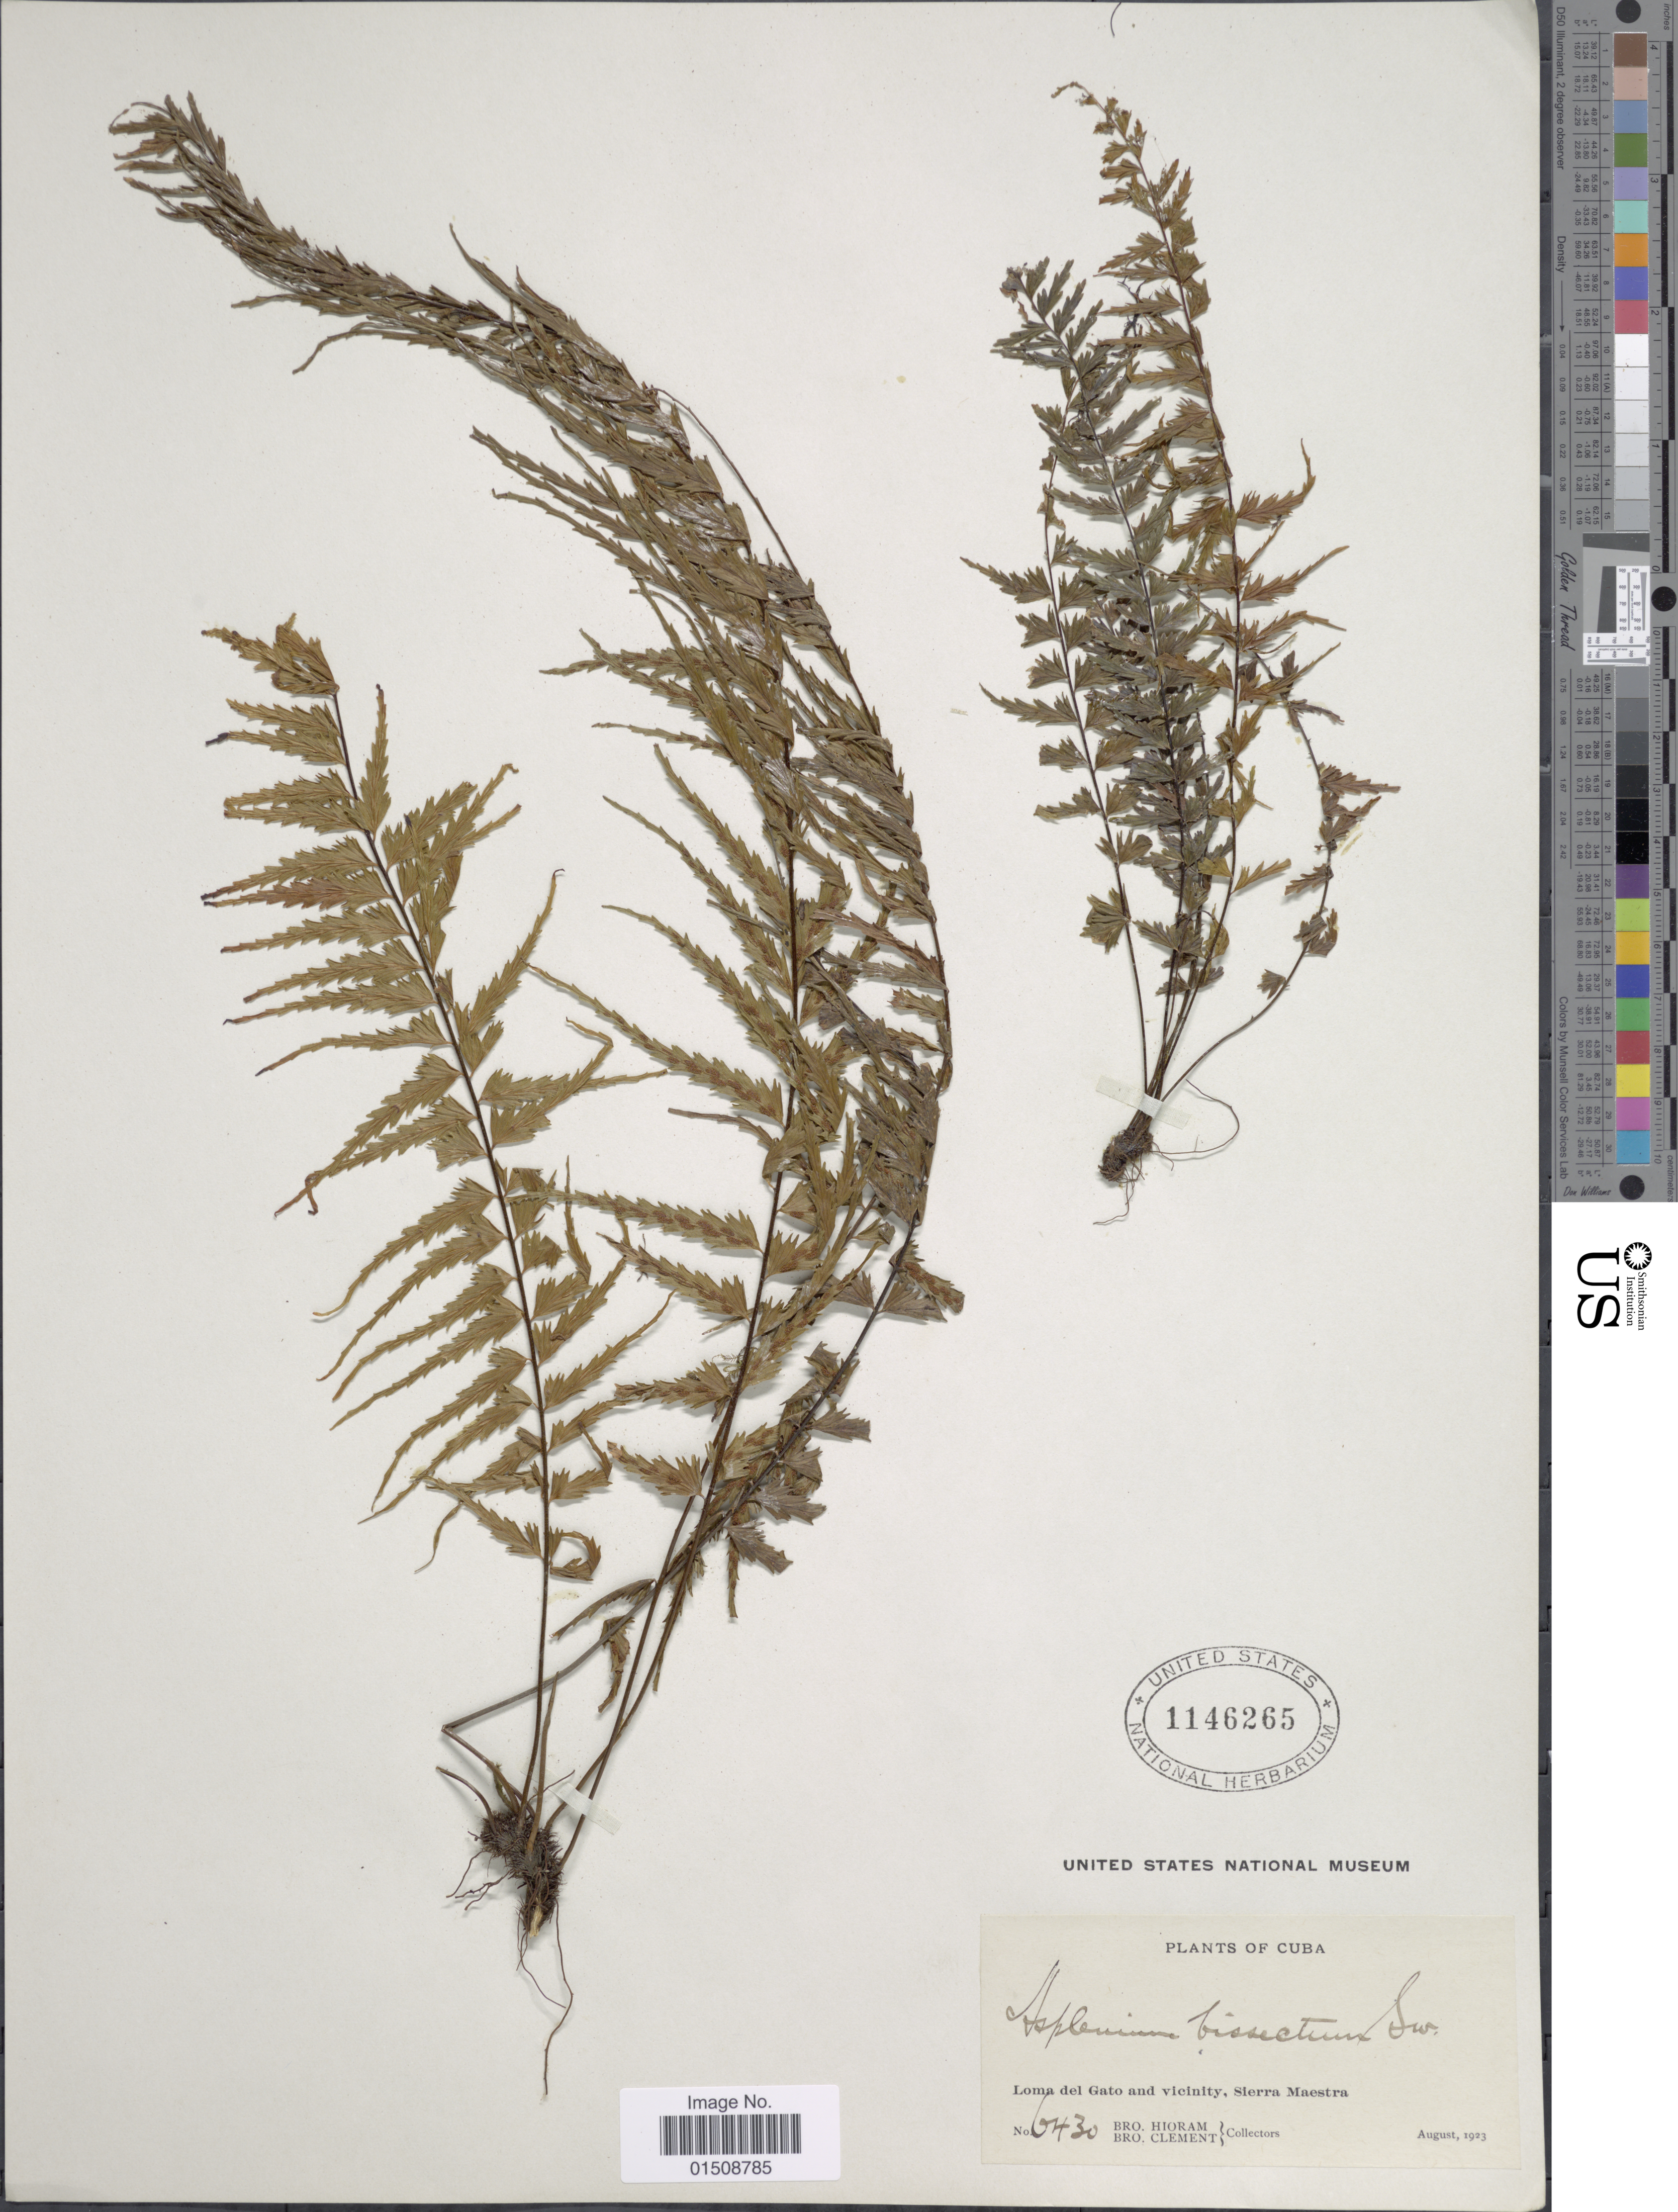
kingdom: Plantae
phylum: Tracheophyta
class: Polypodiopsida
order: Polypodiales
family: Aspleniaceae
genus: Asplenium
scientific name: Asplenium dissectum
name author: Sw.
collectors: Bro. Hioram & B. Clement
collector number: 6430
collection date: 1923-08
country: Cuba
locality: Loma del Gato and vicinity, Sierra Maestra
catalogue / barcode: US 1146265